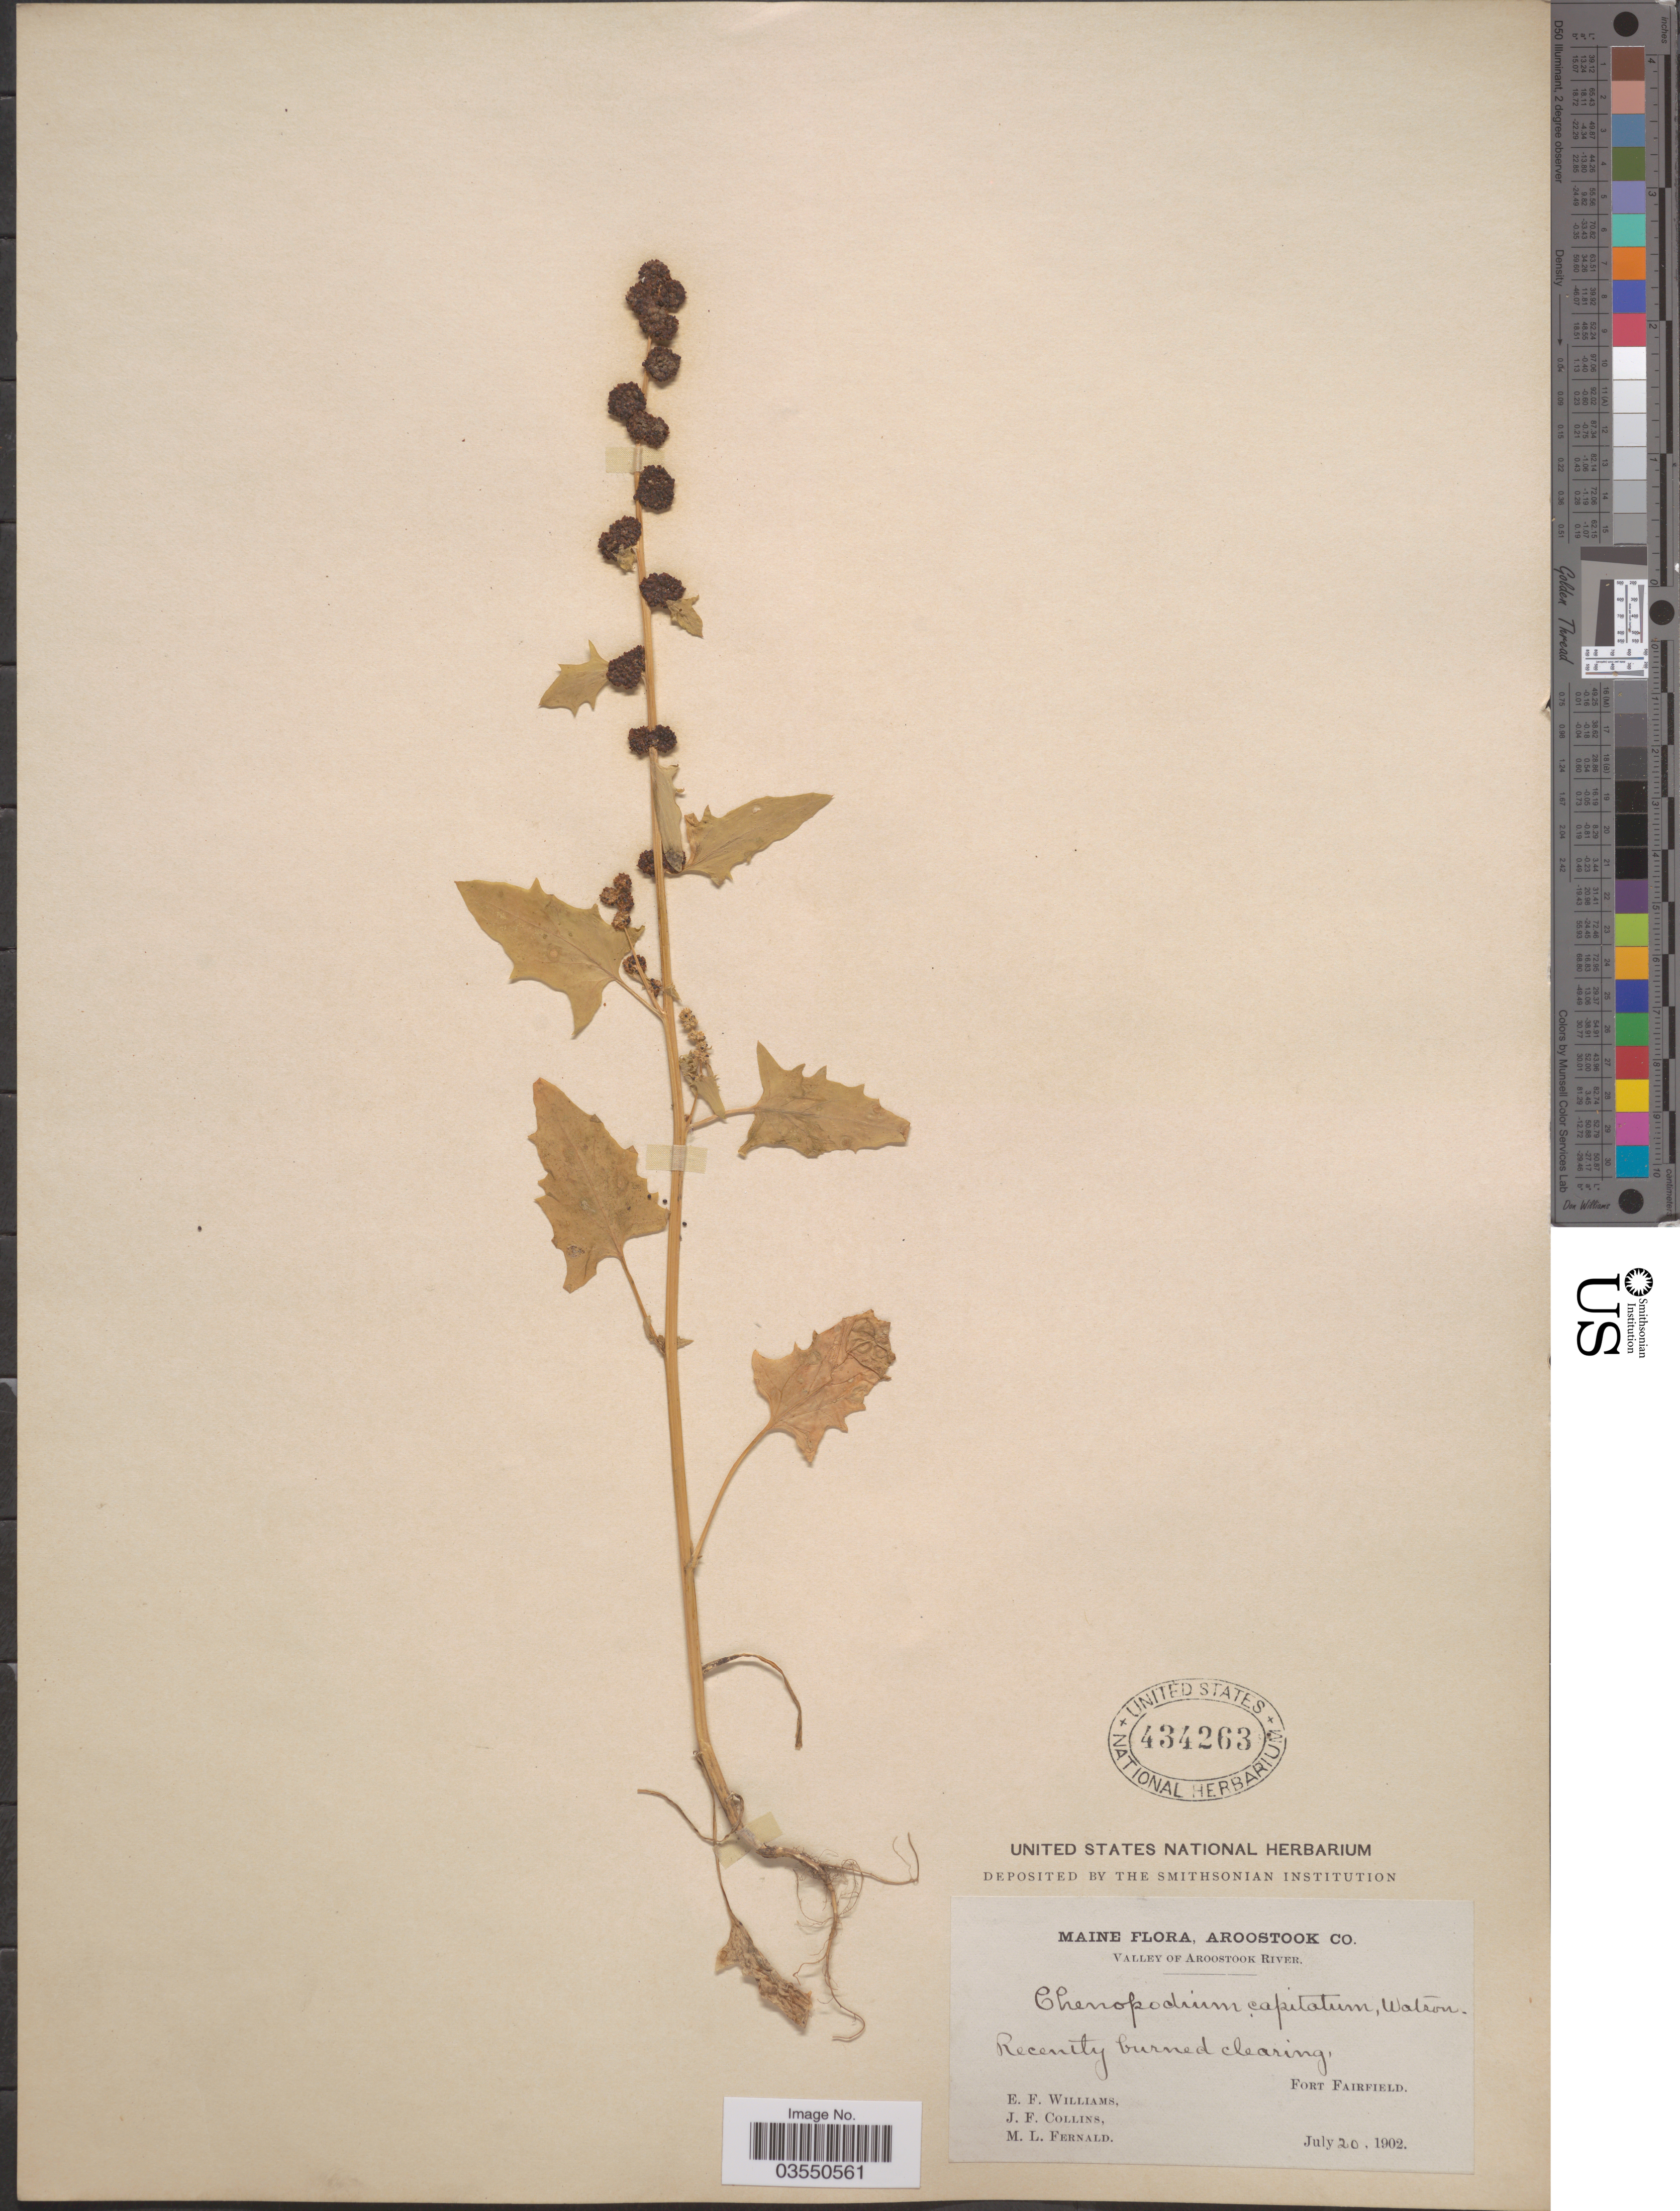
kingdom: Plantae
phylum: Tracheophyta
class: Magnoliopsida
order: Caryophyllales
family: Amaranthaceae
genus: Blitum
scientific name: Blitum capitatum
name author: L.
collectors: E. Williams, J. Collins & M. L. Fernald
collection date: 1902-07-20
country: United States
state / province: Maine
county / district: Aroostook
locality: Valley of Aroostook River. Fort Fairfield.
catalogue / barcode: US 434263